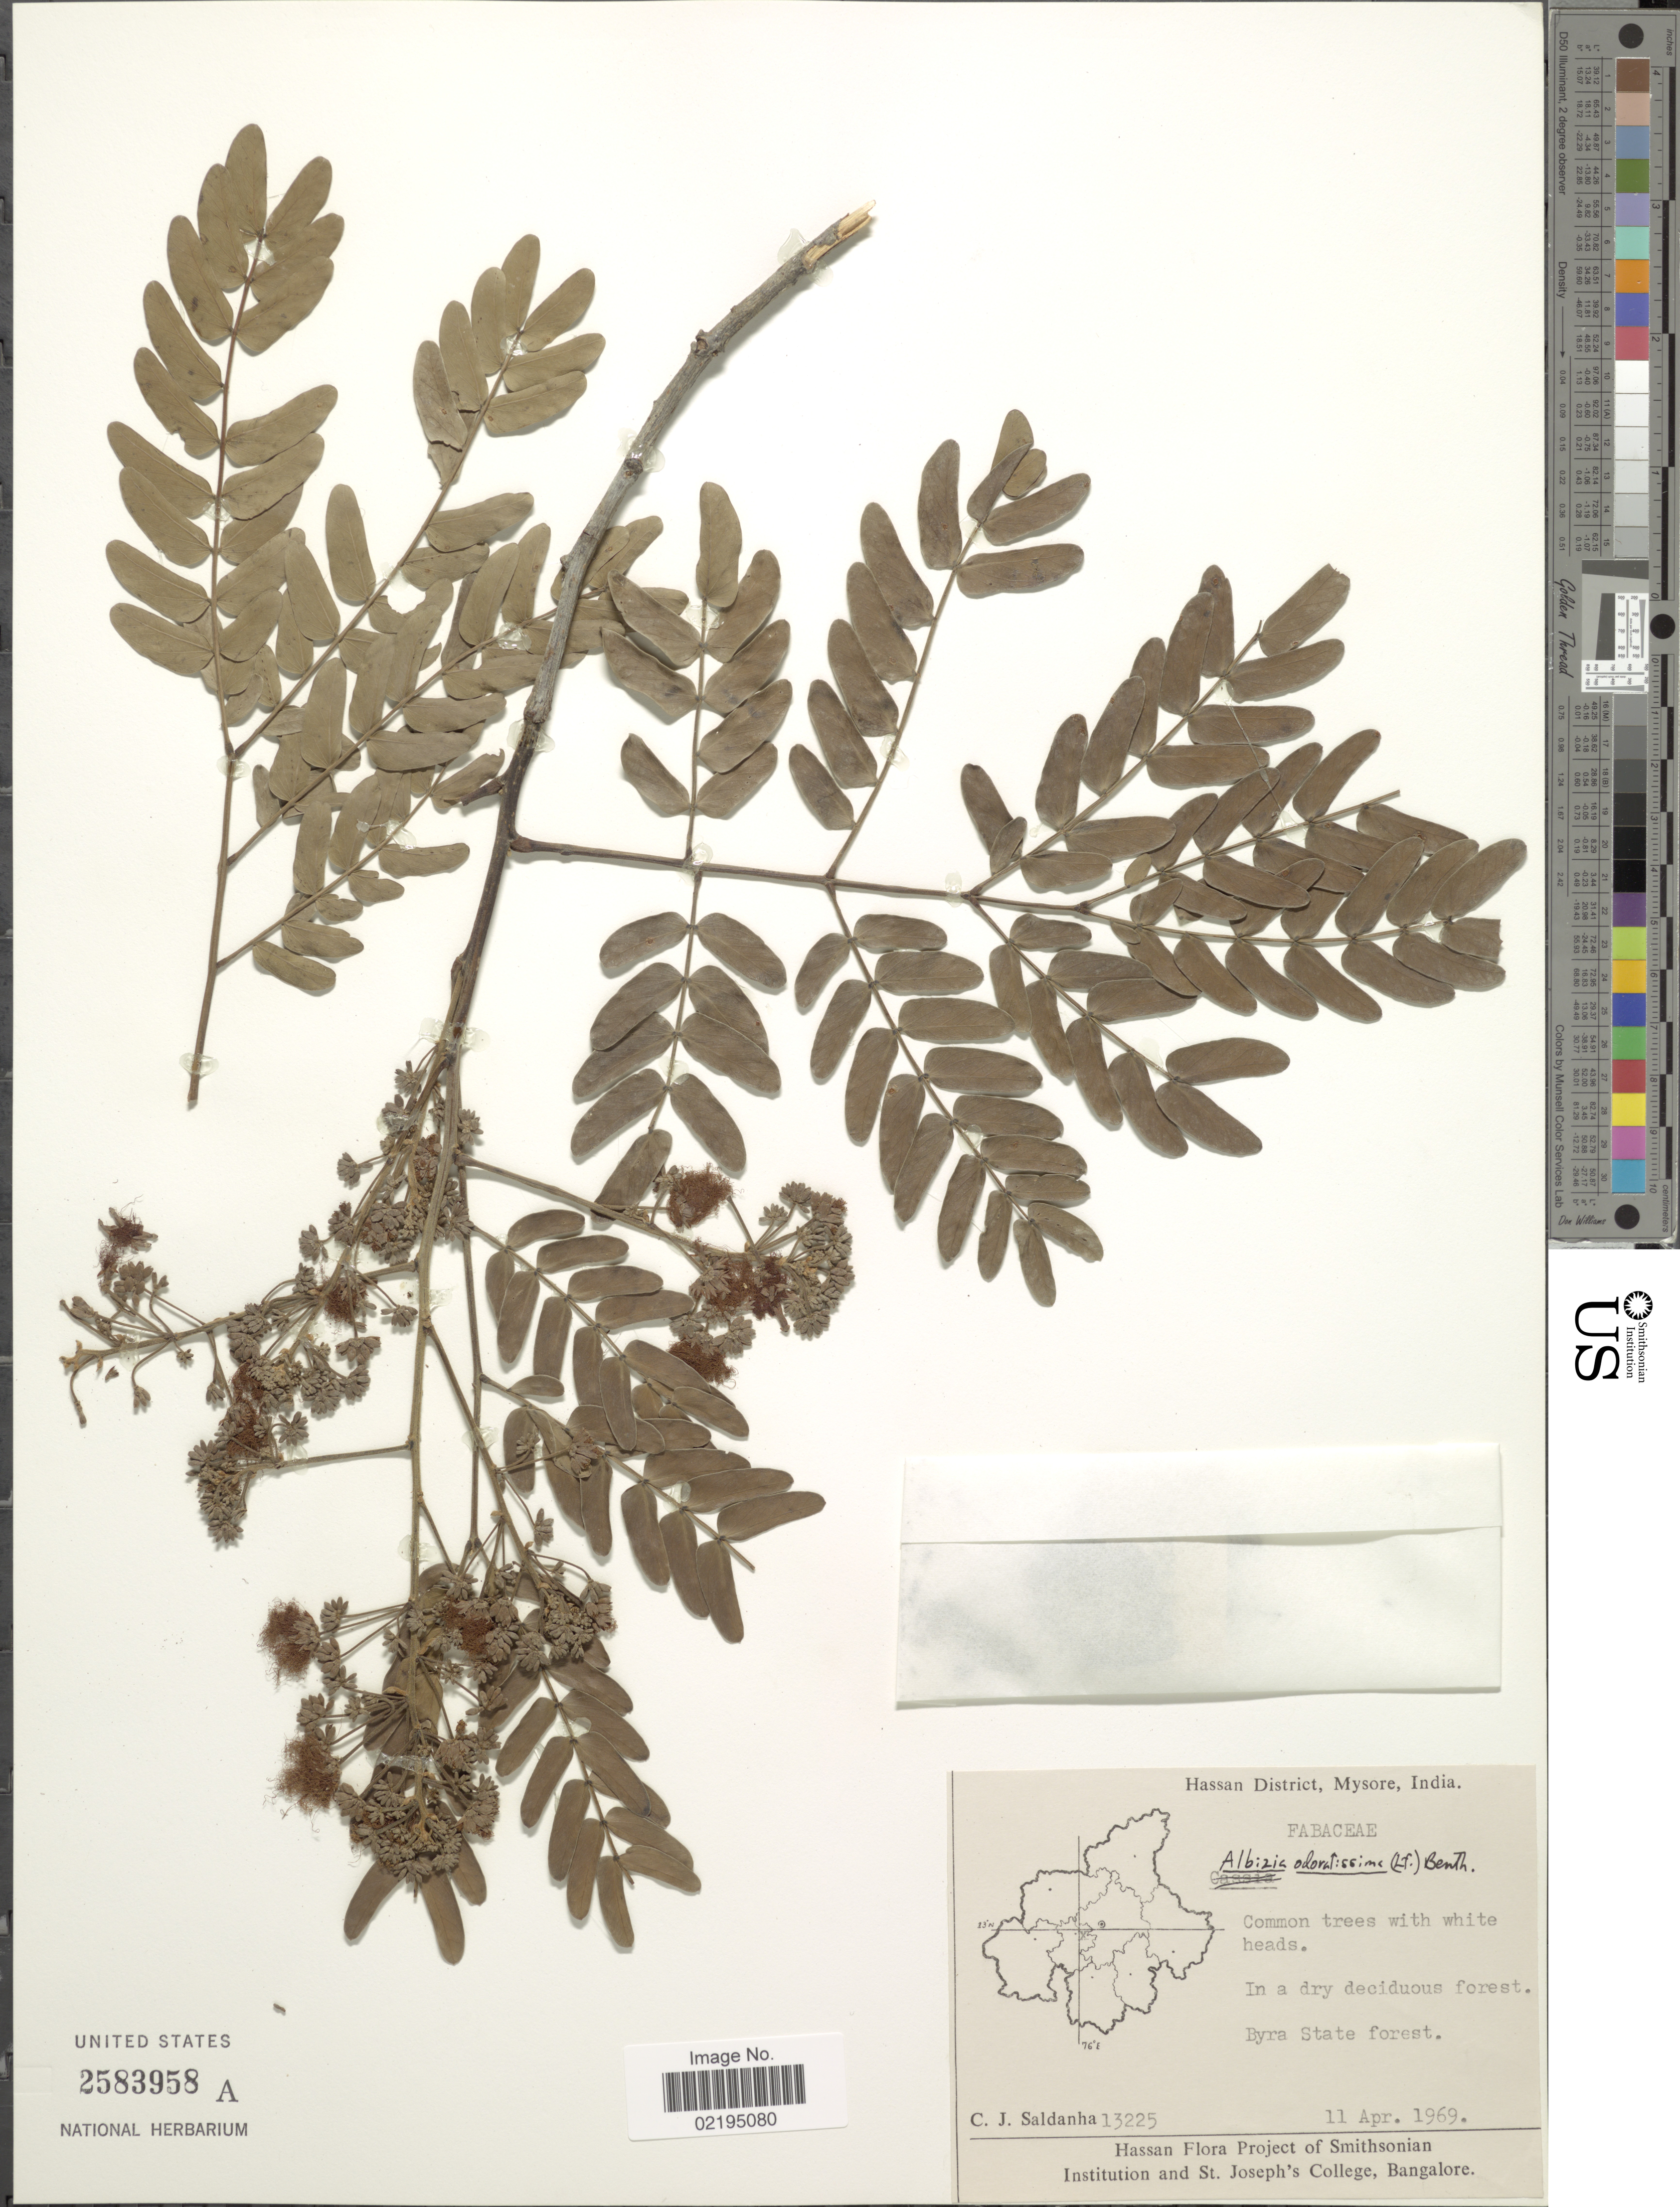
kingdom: Plantae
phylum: Tracheophyta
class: Magnoliopsida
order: Fabales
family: Fabaceae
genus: Albizia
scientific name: Albizia odoratissima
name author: (L. f.) Benth.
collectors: C. J. Saldanha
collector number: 13225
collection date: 1969-04-11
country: India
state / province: Karnataka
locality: Hassan District, Mysore, Byra State forest.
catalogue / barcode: US 2583958A